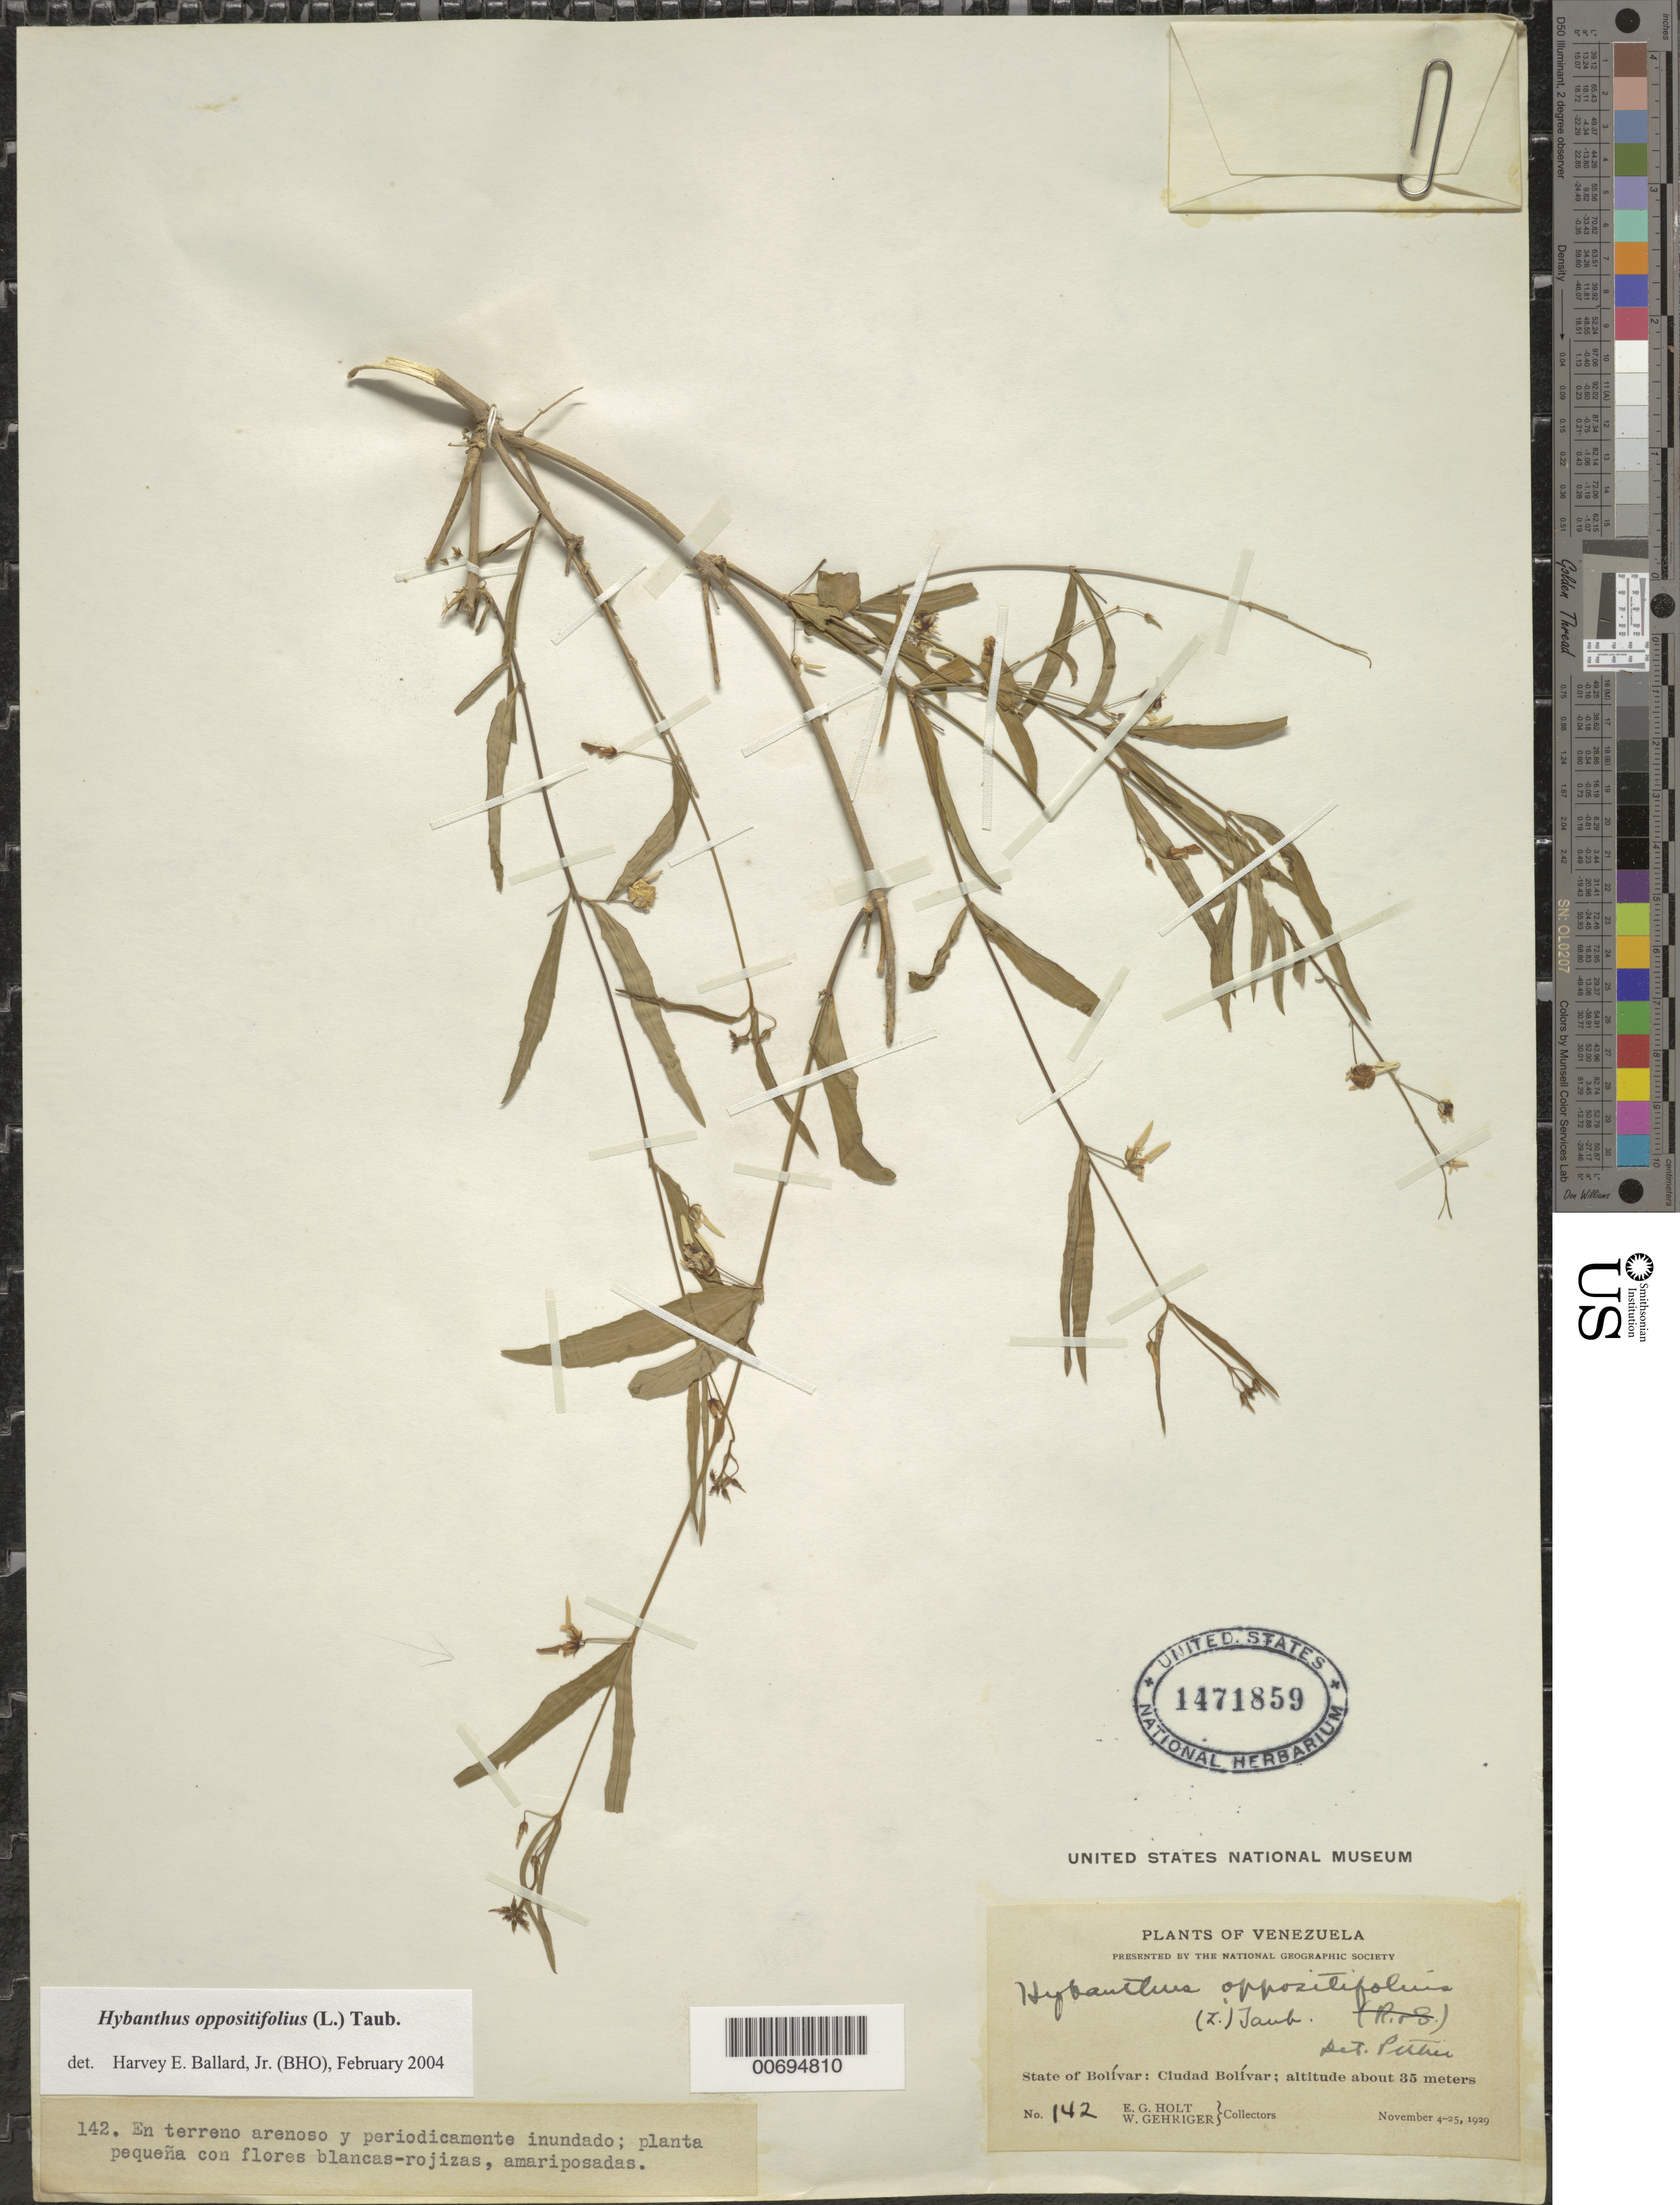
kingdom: Plantae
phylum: Tracheophyta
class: Magnoliopsida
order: Malpighiales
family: Violaceae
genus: Pombalia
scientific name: Pombalia oppositifolia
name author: (L.) Paula-Souza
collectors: E. Holt & W. Gehriger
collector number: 142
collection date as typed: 4-Nov-29 to 25-Nov-29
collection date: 1929-11-04/1929-11-25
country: Venezuela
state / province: Bolívar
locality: Ciudad Bolívar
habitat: Sandy area and periodically flooded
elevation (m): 35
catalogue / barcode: US 1471859